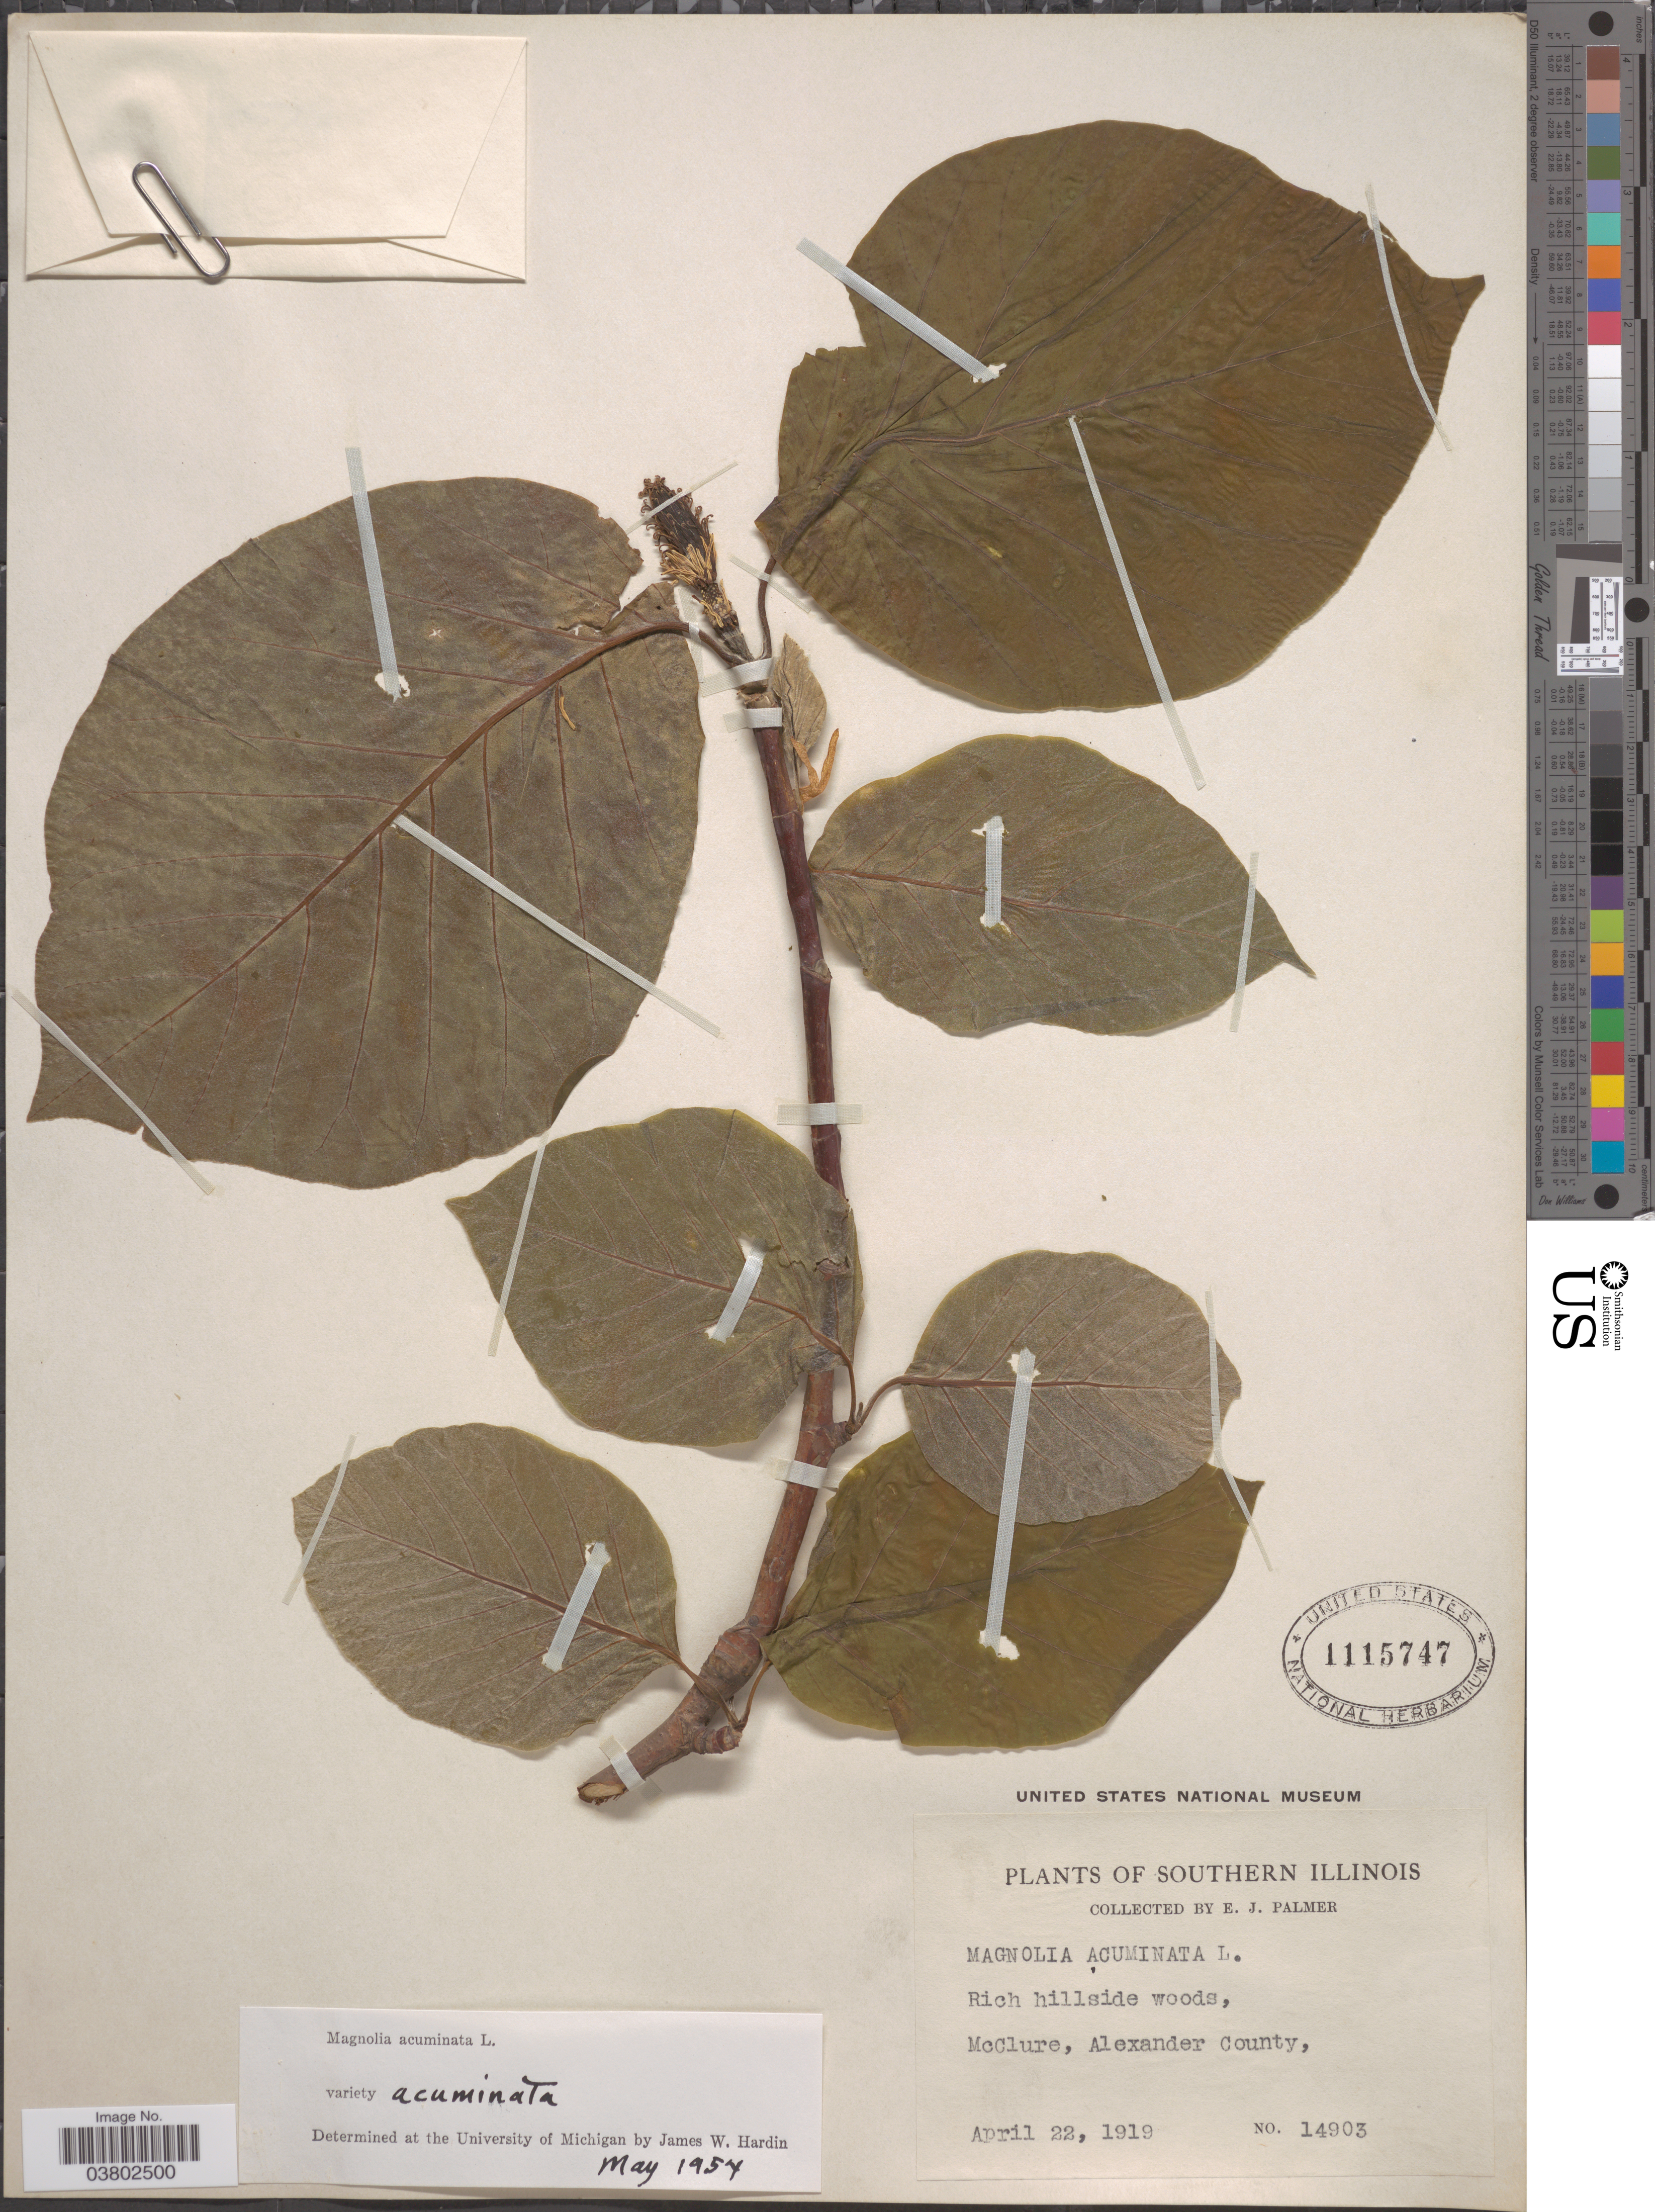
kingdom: Plantae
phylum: Tracheophyta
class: Magnoliopsida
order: Magnoliales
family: Magnoliaceae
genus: Magnolia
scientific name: Magnolia acuminata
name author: (L.) L.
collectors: E. J. Palmer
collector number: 14903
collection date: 1919-04-22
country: United States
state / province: Illinois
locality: Southern Illinois. McClure, Alexander County.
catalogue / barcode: US 1115747